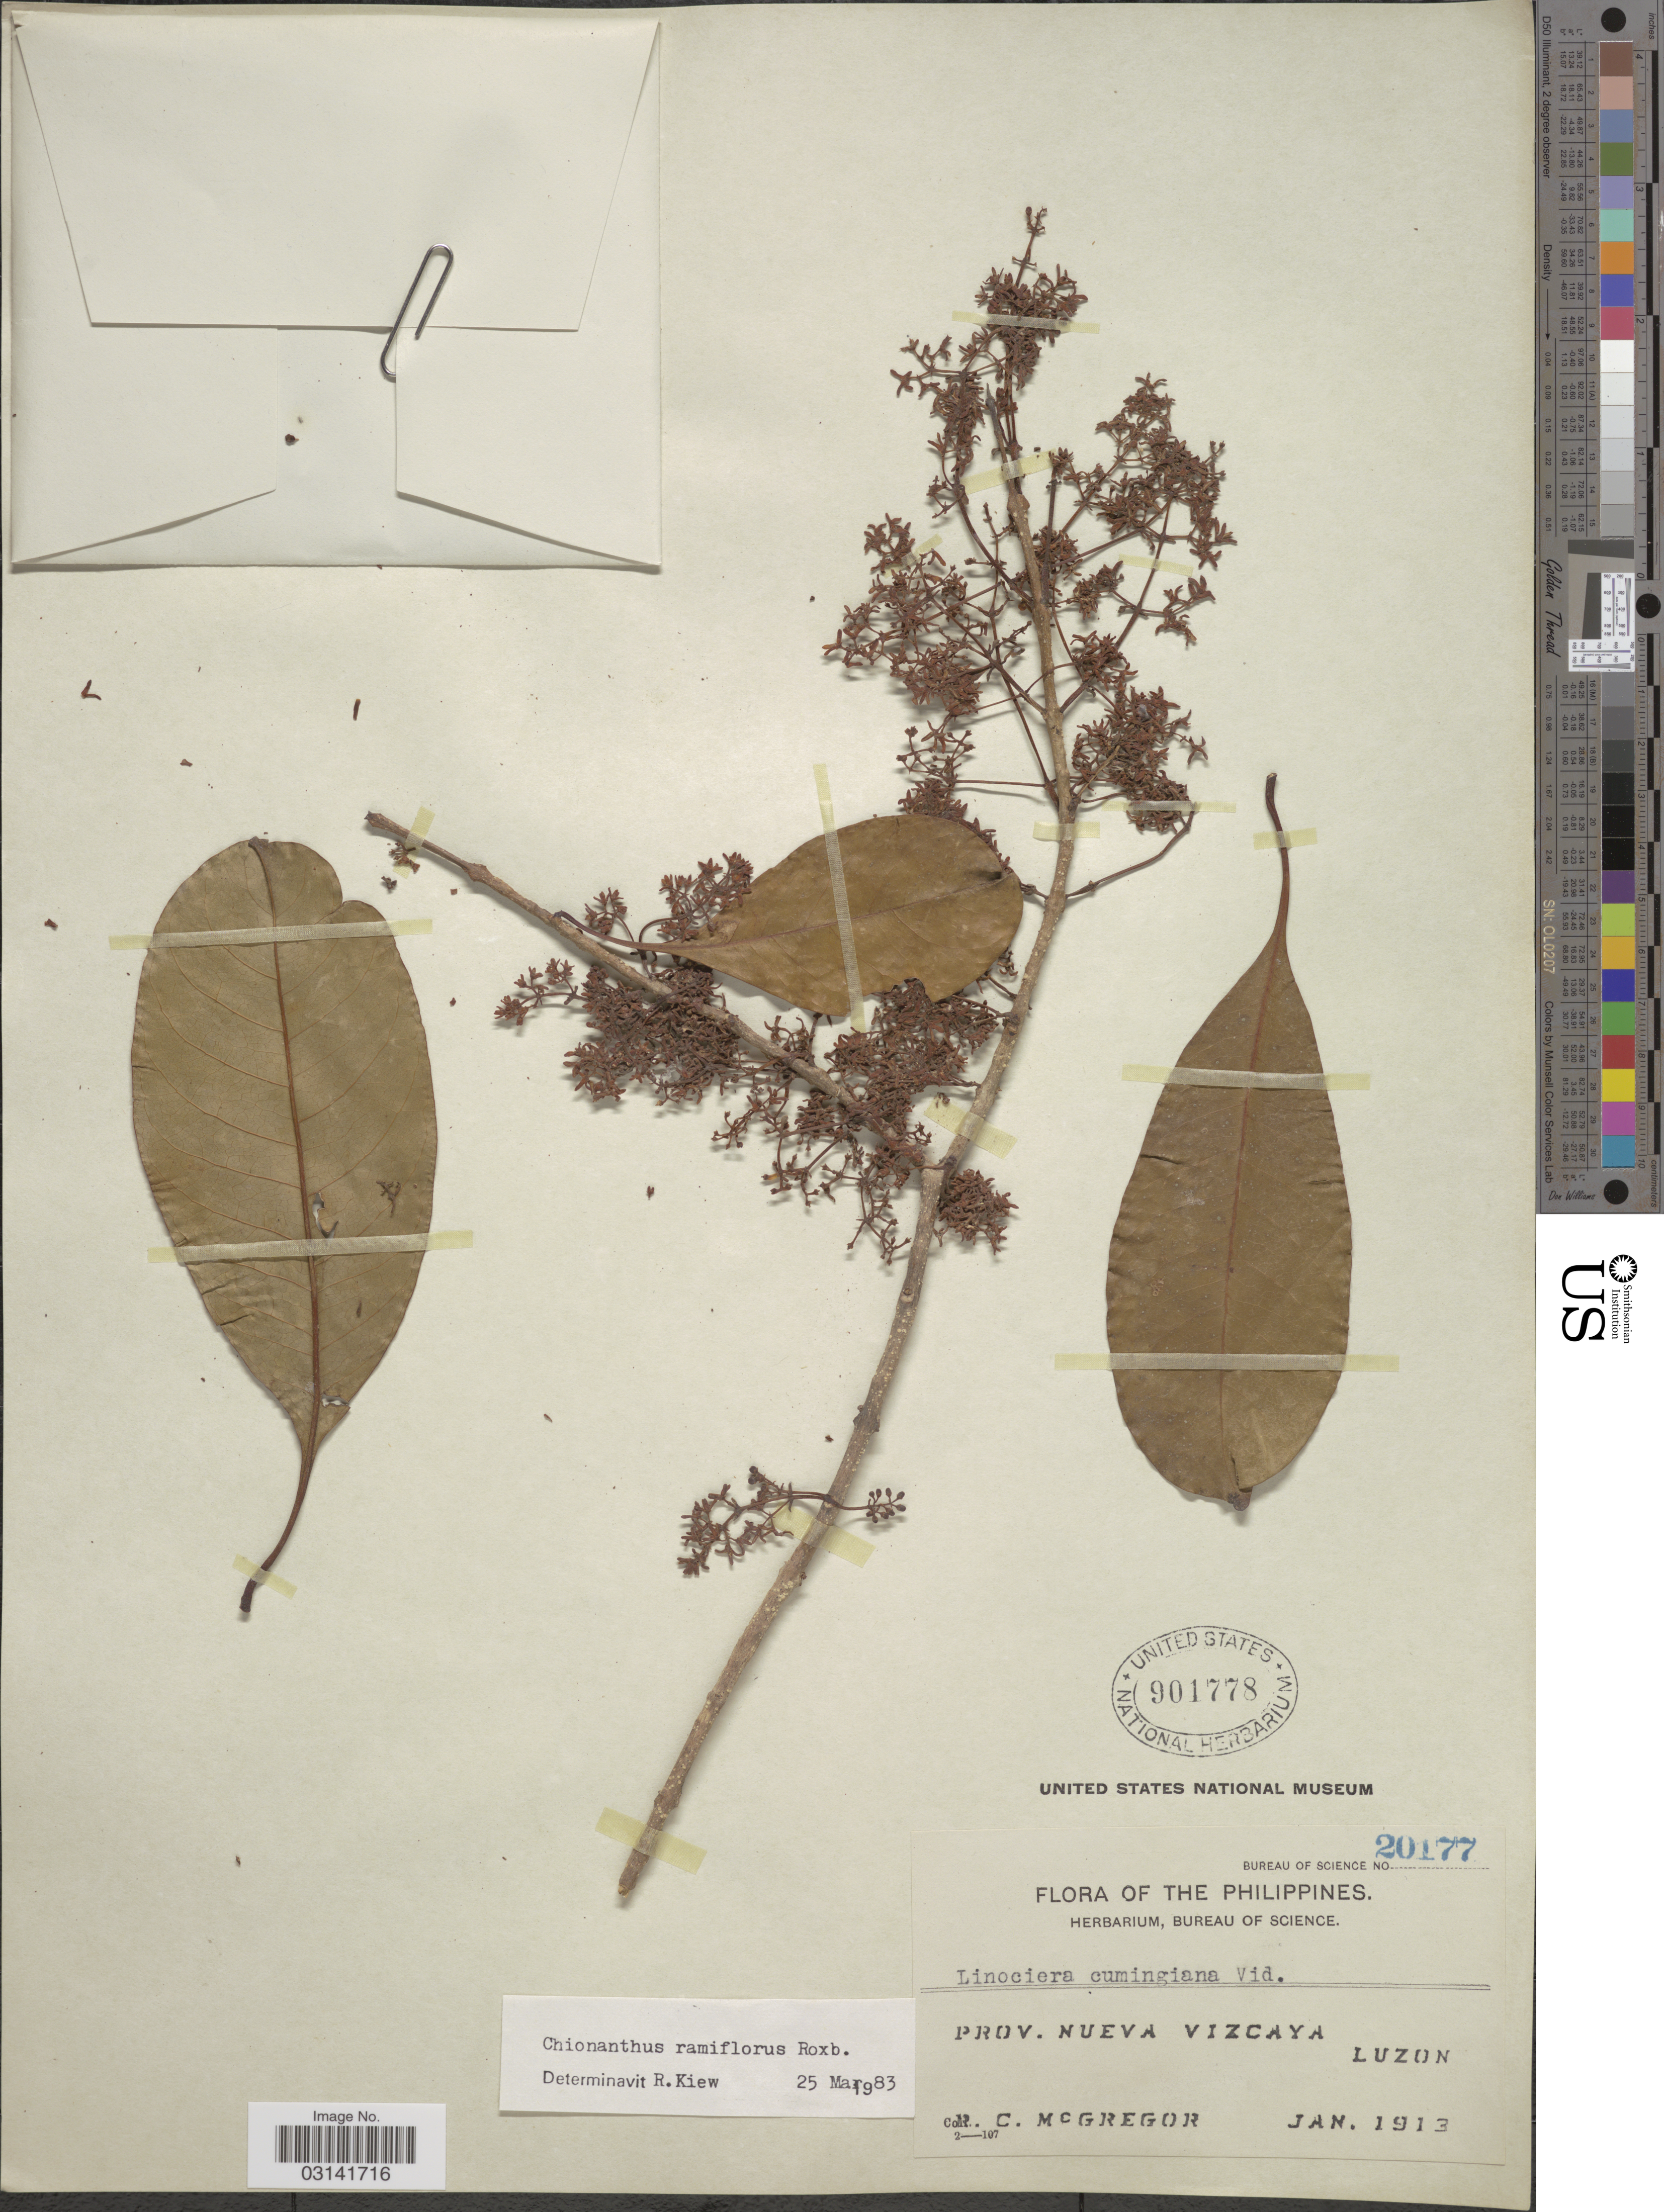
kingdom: Plantae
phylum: Tracheophyta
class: Magnoliopsida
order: Lamiales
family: Oleaceae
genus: Chionanthus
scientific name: Chionanthus ramiflorus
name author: Roxb.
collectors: R. C. McGregor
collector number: Bureau of Science 20177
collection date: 1913-01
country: Philippines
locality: Prov. Nueva Vizcaya. Luzon.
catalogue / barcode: US 901778